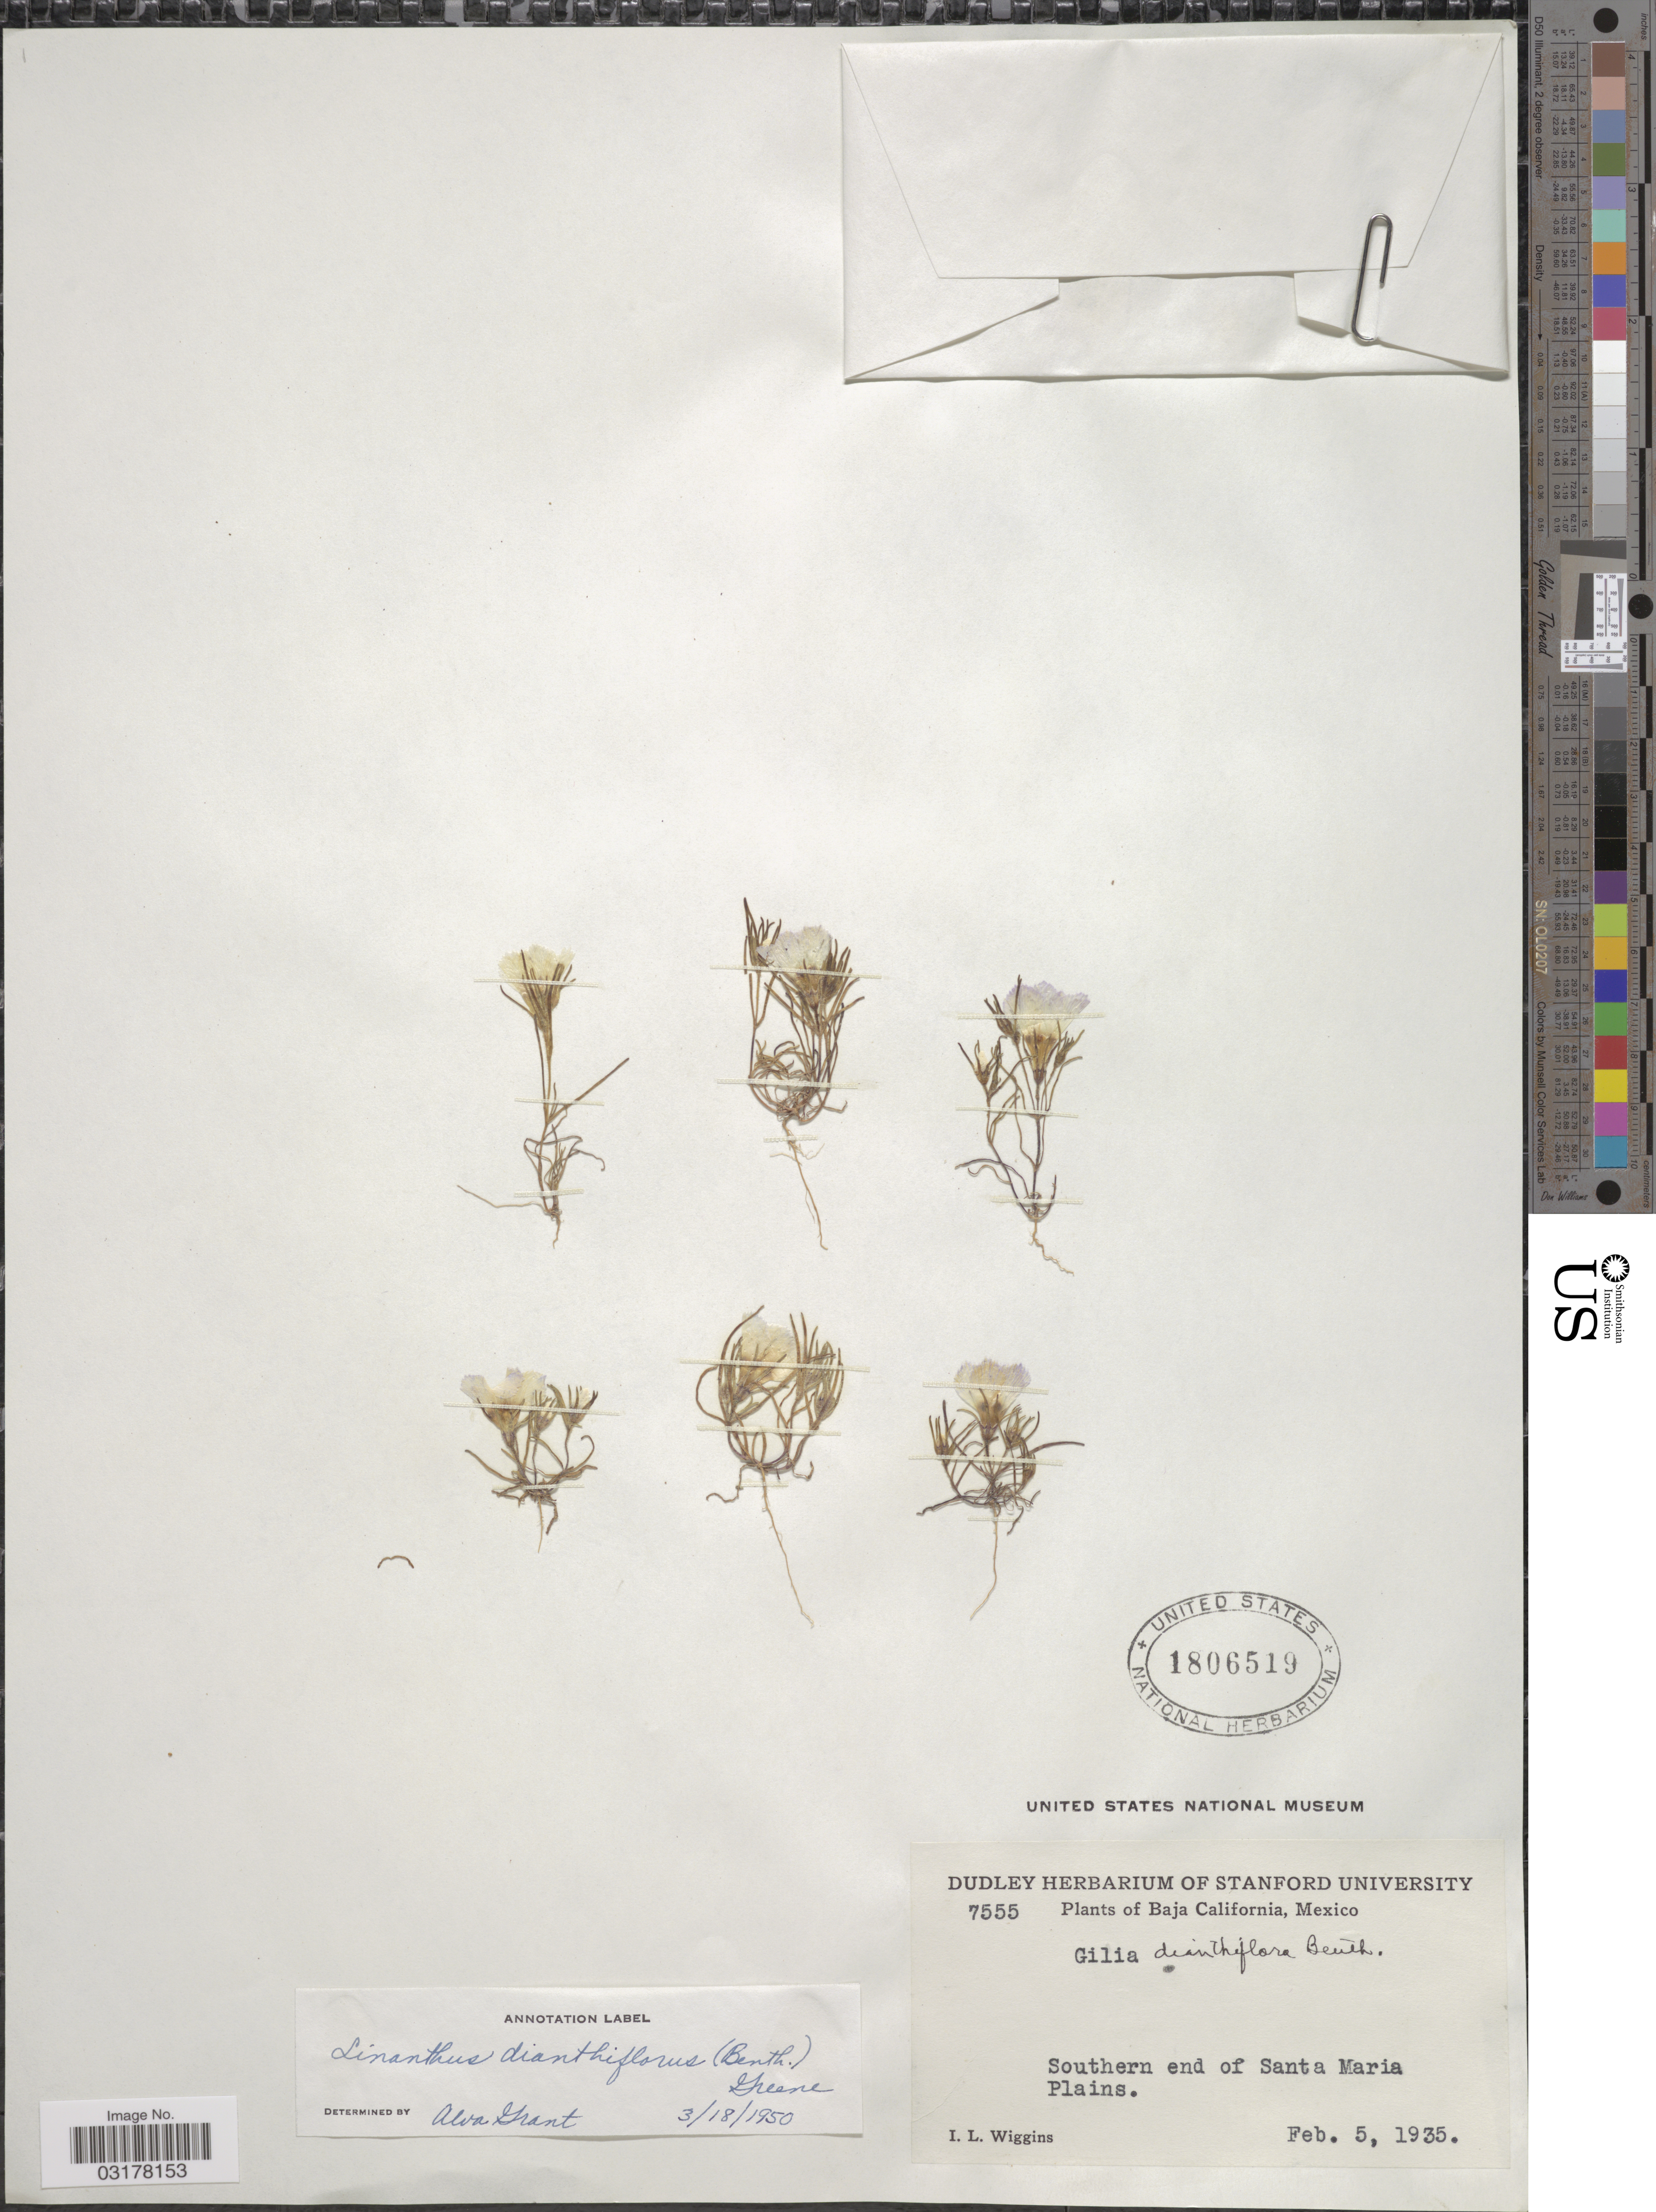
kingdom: Plantae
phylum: Tracheophyta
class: Magnoliopsida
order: Ericales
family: Polemoniaceae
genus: Linanthus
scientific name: Linanthus dianthiflorus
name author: (Benth.) Greene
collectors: I. L. Wiggins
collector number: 7555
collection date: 1935-02-05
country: Mexico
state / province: Baja California Norte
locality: Southern end of Santa Maria Plains.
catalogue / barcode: US 1806519